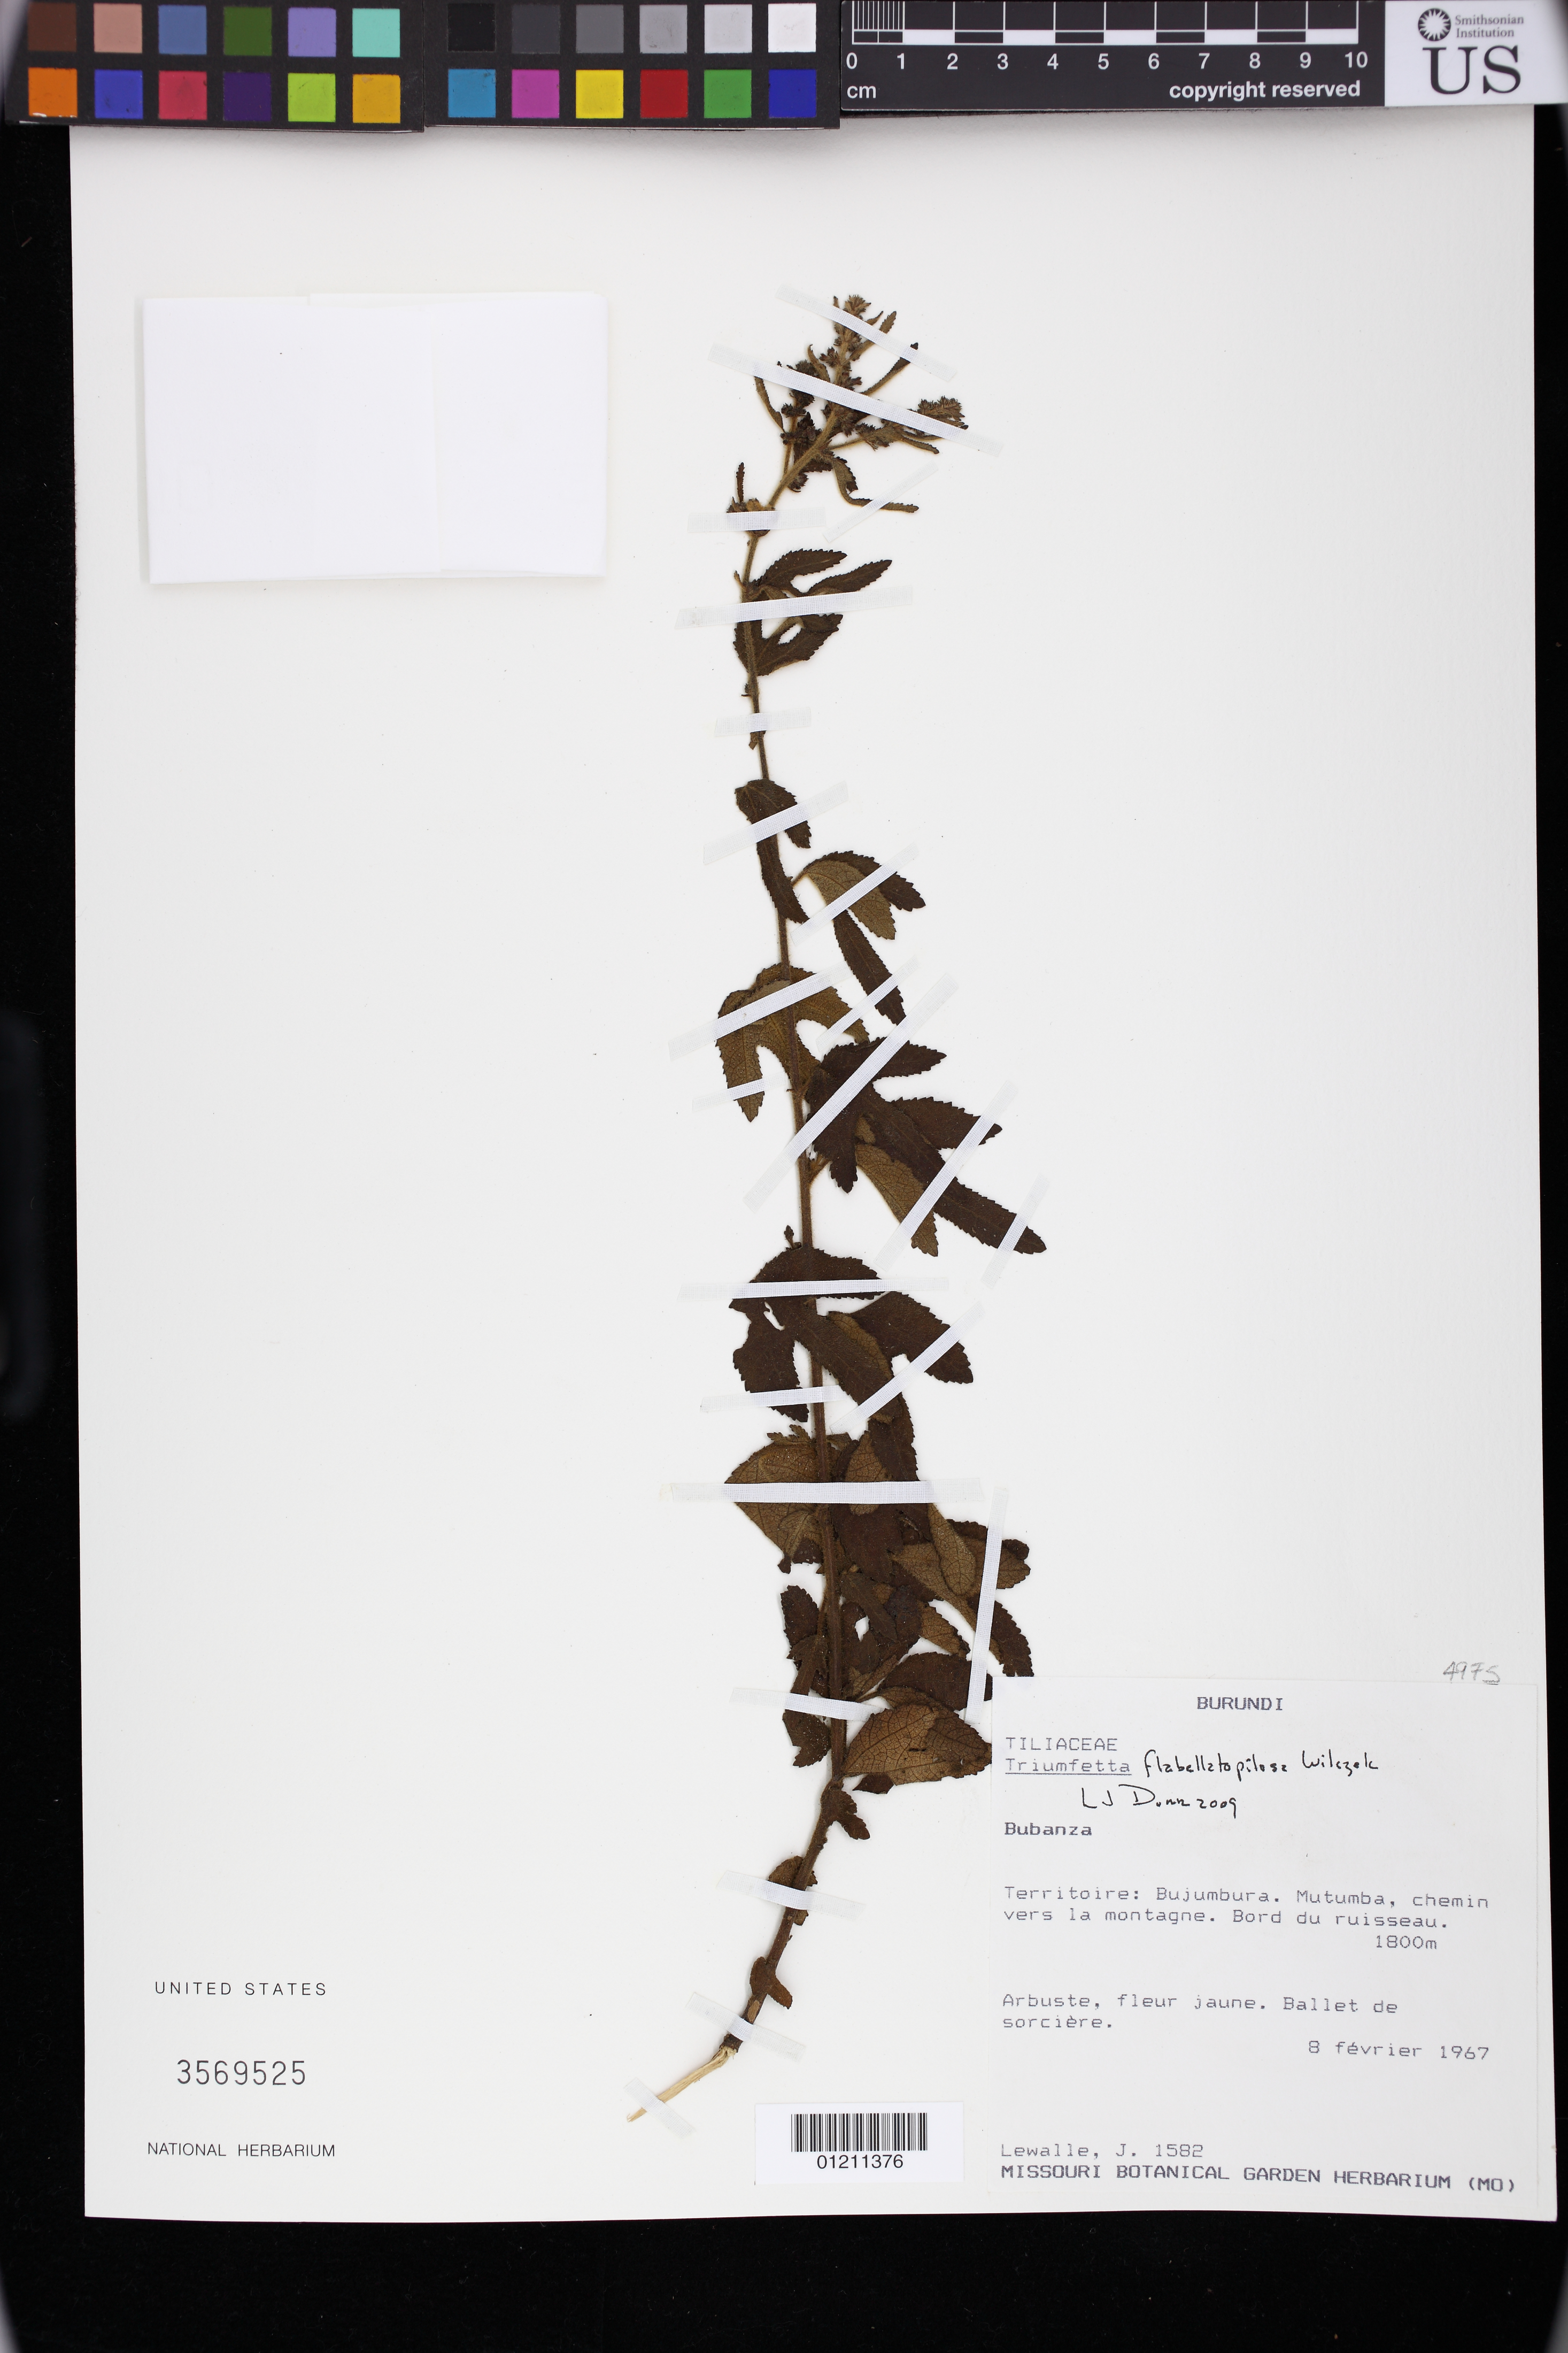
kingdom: Plantae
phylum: Tracheophyta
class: Magnoliopsida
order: Malvales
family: Malvaceae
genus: Triumfetta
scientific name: Triumfetta flabellato-pilosa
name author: R. Wilczek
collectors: J. Lewalle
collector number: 1582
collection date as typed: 02 Aug 1967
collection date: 1967-08-02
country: Burundi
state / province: Bujumbura Mairie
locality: Bubanza. Territoire: Bujumbura. Mutumba, chemin vers la montagne. Bord du ruisseau.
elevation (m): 1800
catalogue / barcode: US 3569525